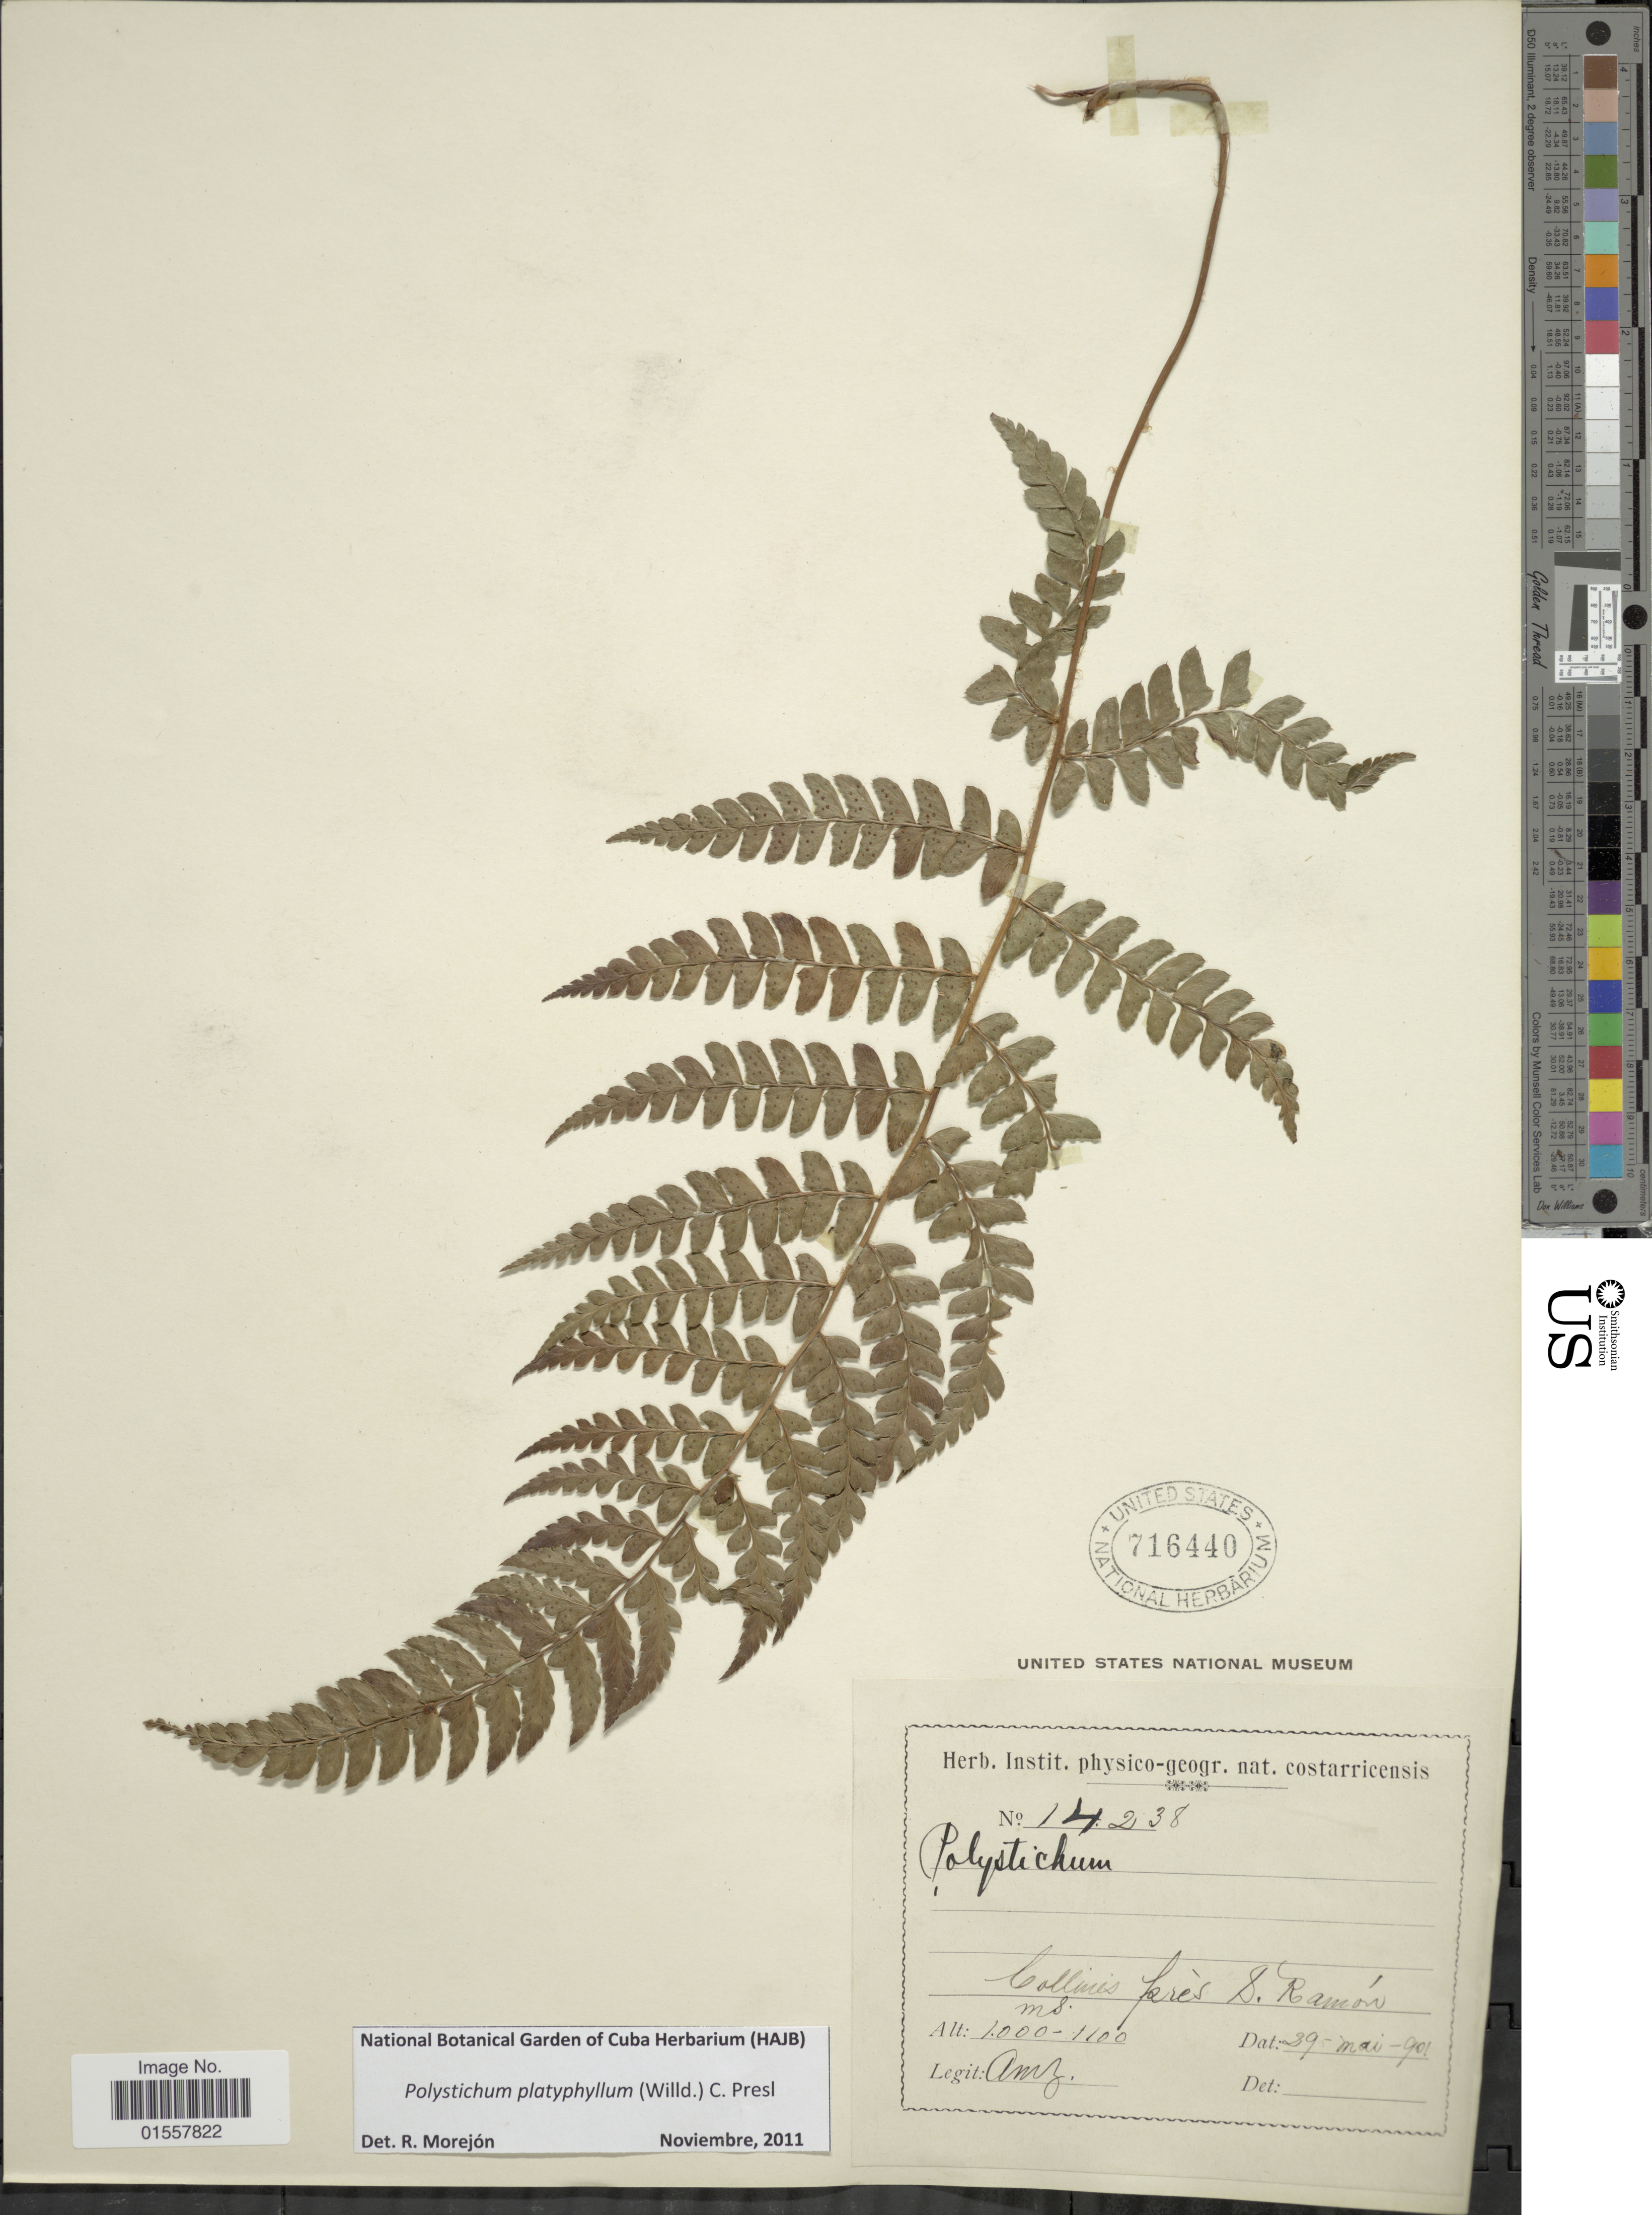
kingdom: Plantae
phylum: Tracheophyta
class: Polypodiopsida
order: Polypodiales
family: Dryopteridaceae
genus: Polystichum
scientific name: Polystichum platyphyllum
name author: (Willd.) C. Presl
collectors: A. Brenes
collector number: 14238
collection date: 1901-05-29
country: Costa Rica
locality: Collines près S. Ramón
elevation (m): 1000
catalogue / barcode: US 716440